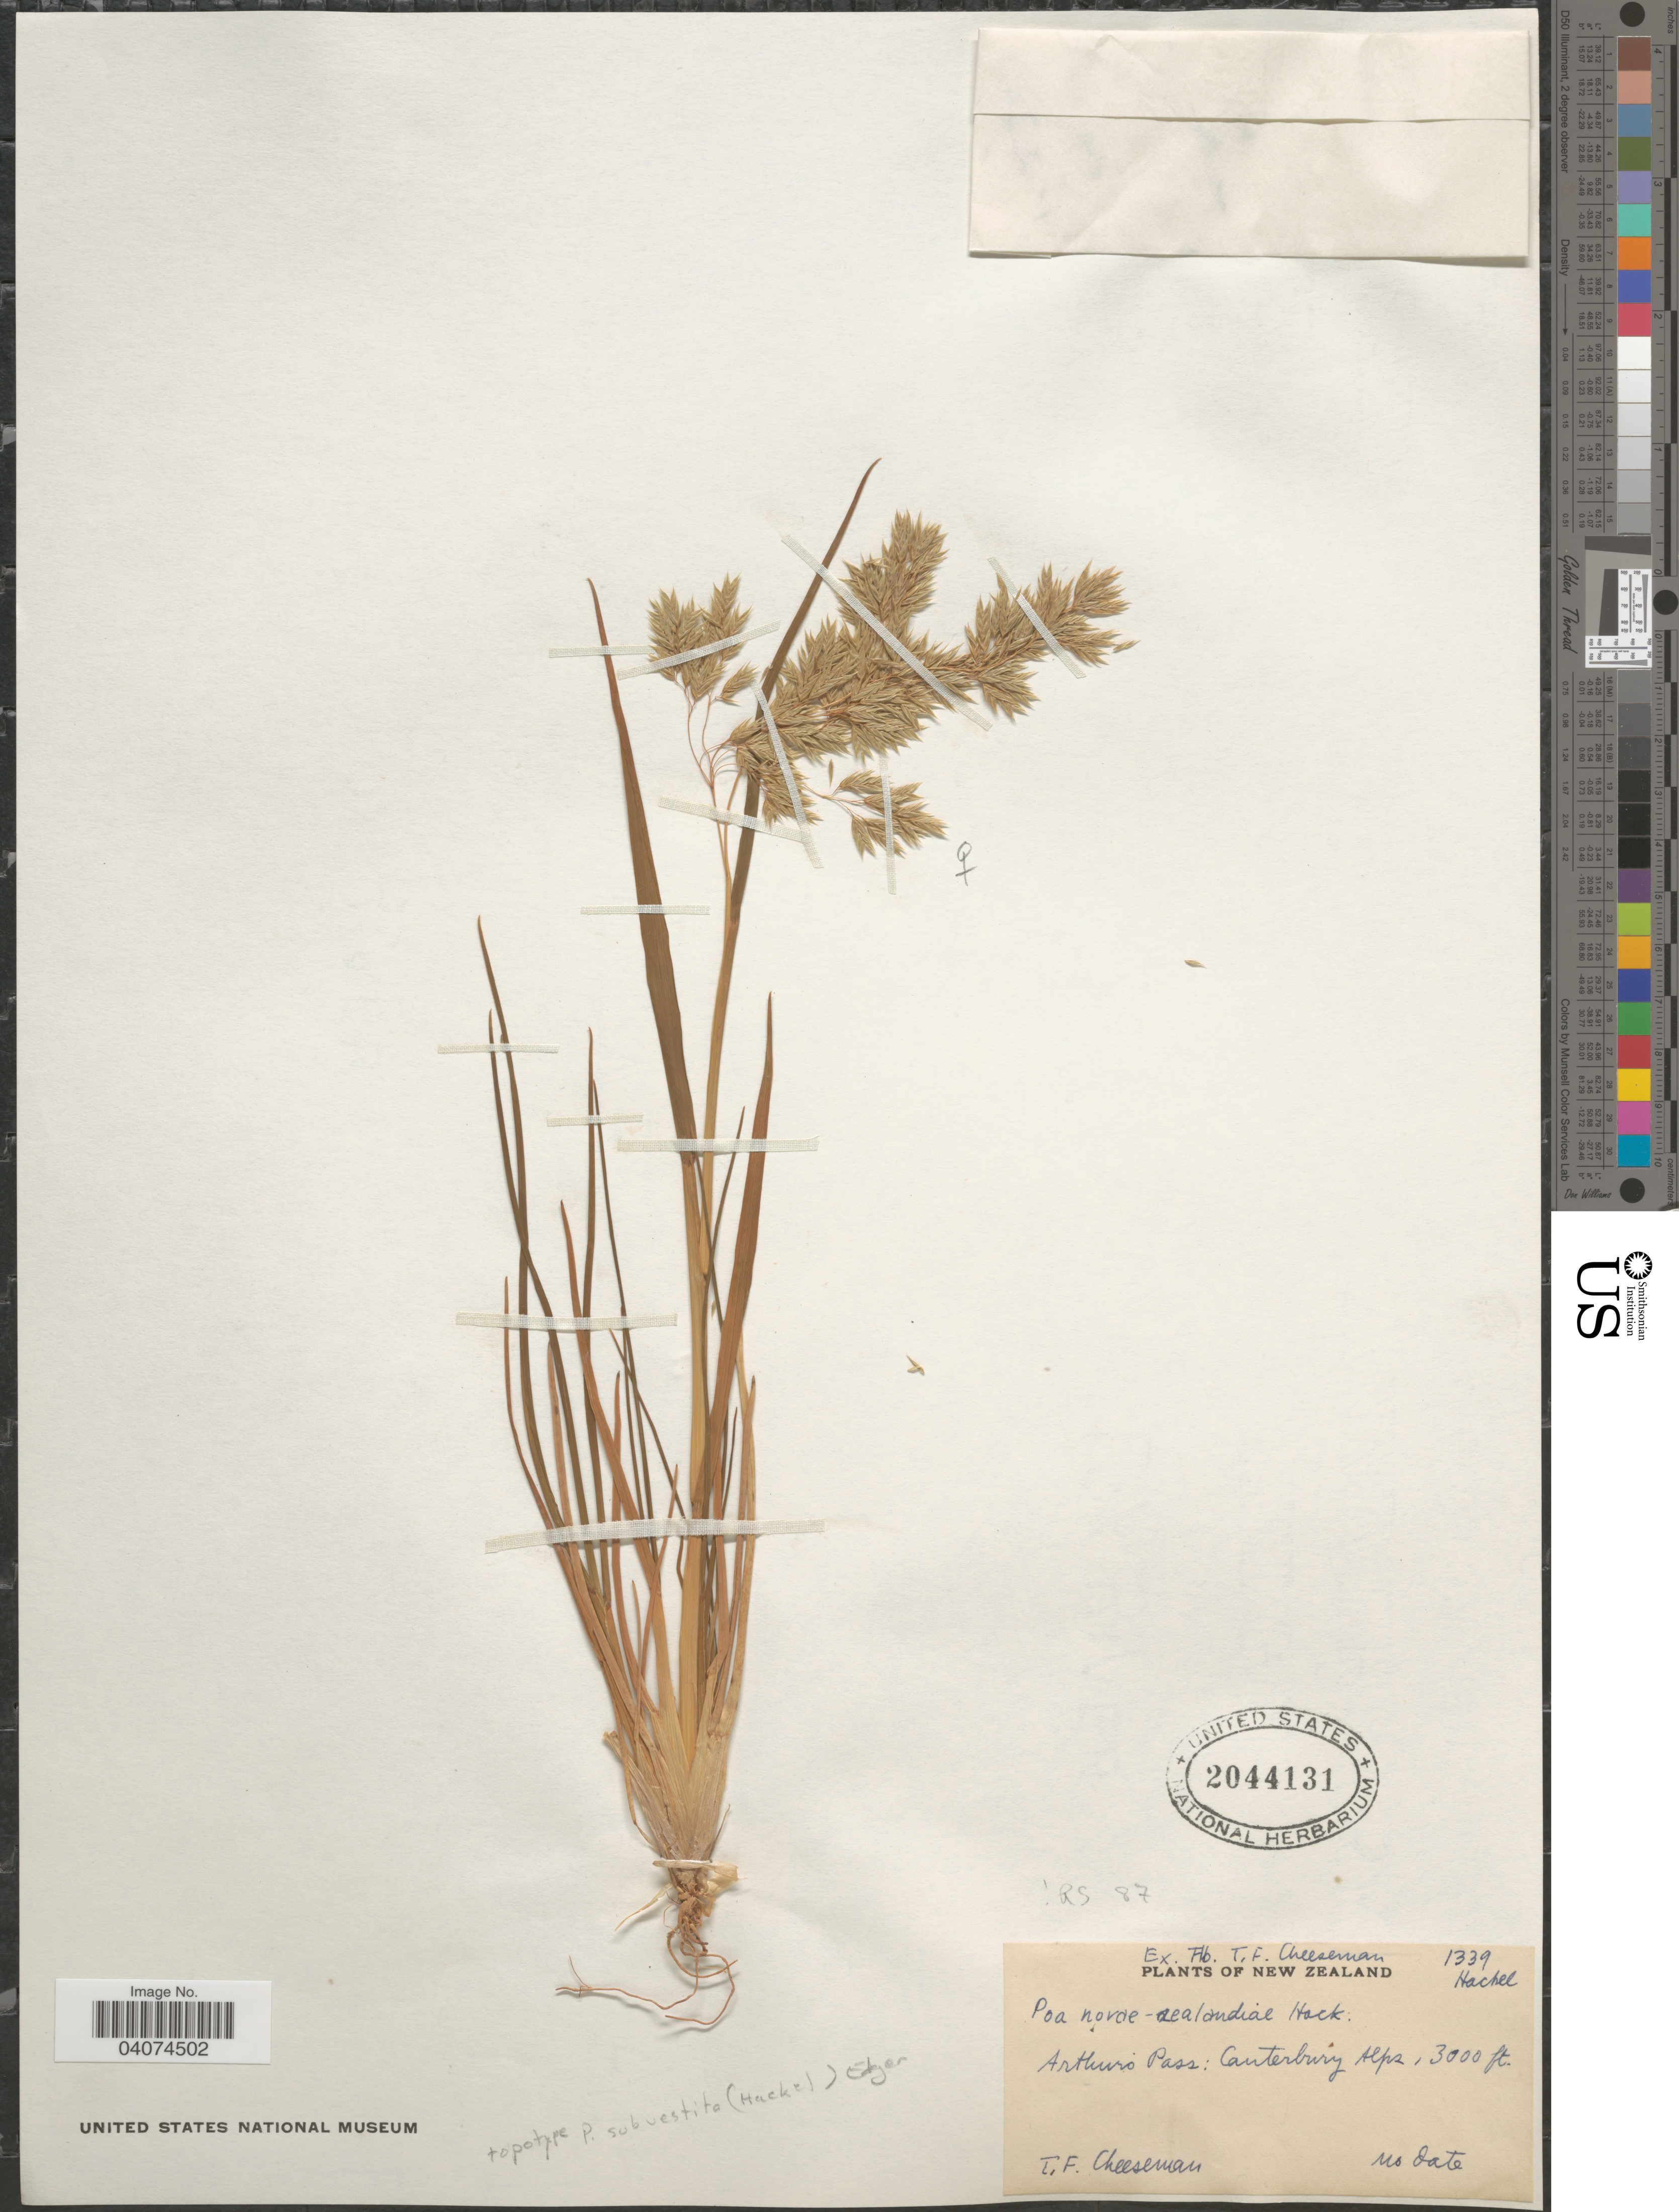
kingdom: Plantae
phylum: Tracheophyta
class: Liliopsida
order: Poales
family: Poaceae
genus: Poa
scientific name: Poa novae-zelandiae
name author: Hack.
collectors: T. F. Cheeseman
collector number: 1339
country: New Zealand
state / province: Canterbury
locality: Arthur's Pass: Canterbury Alps.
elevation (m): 914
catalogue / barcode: US 2044131